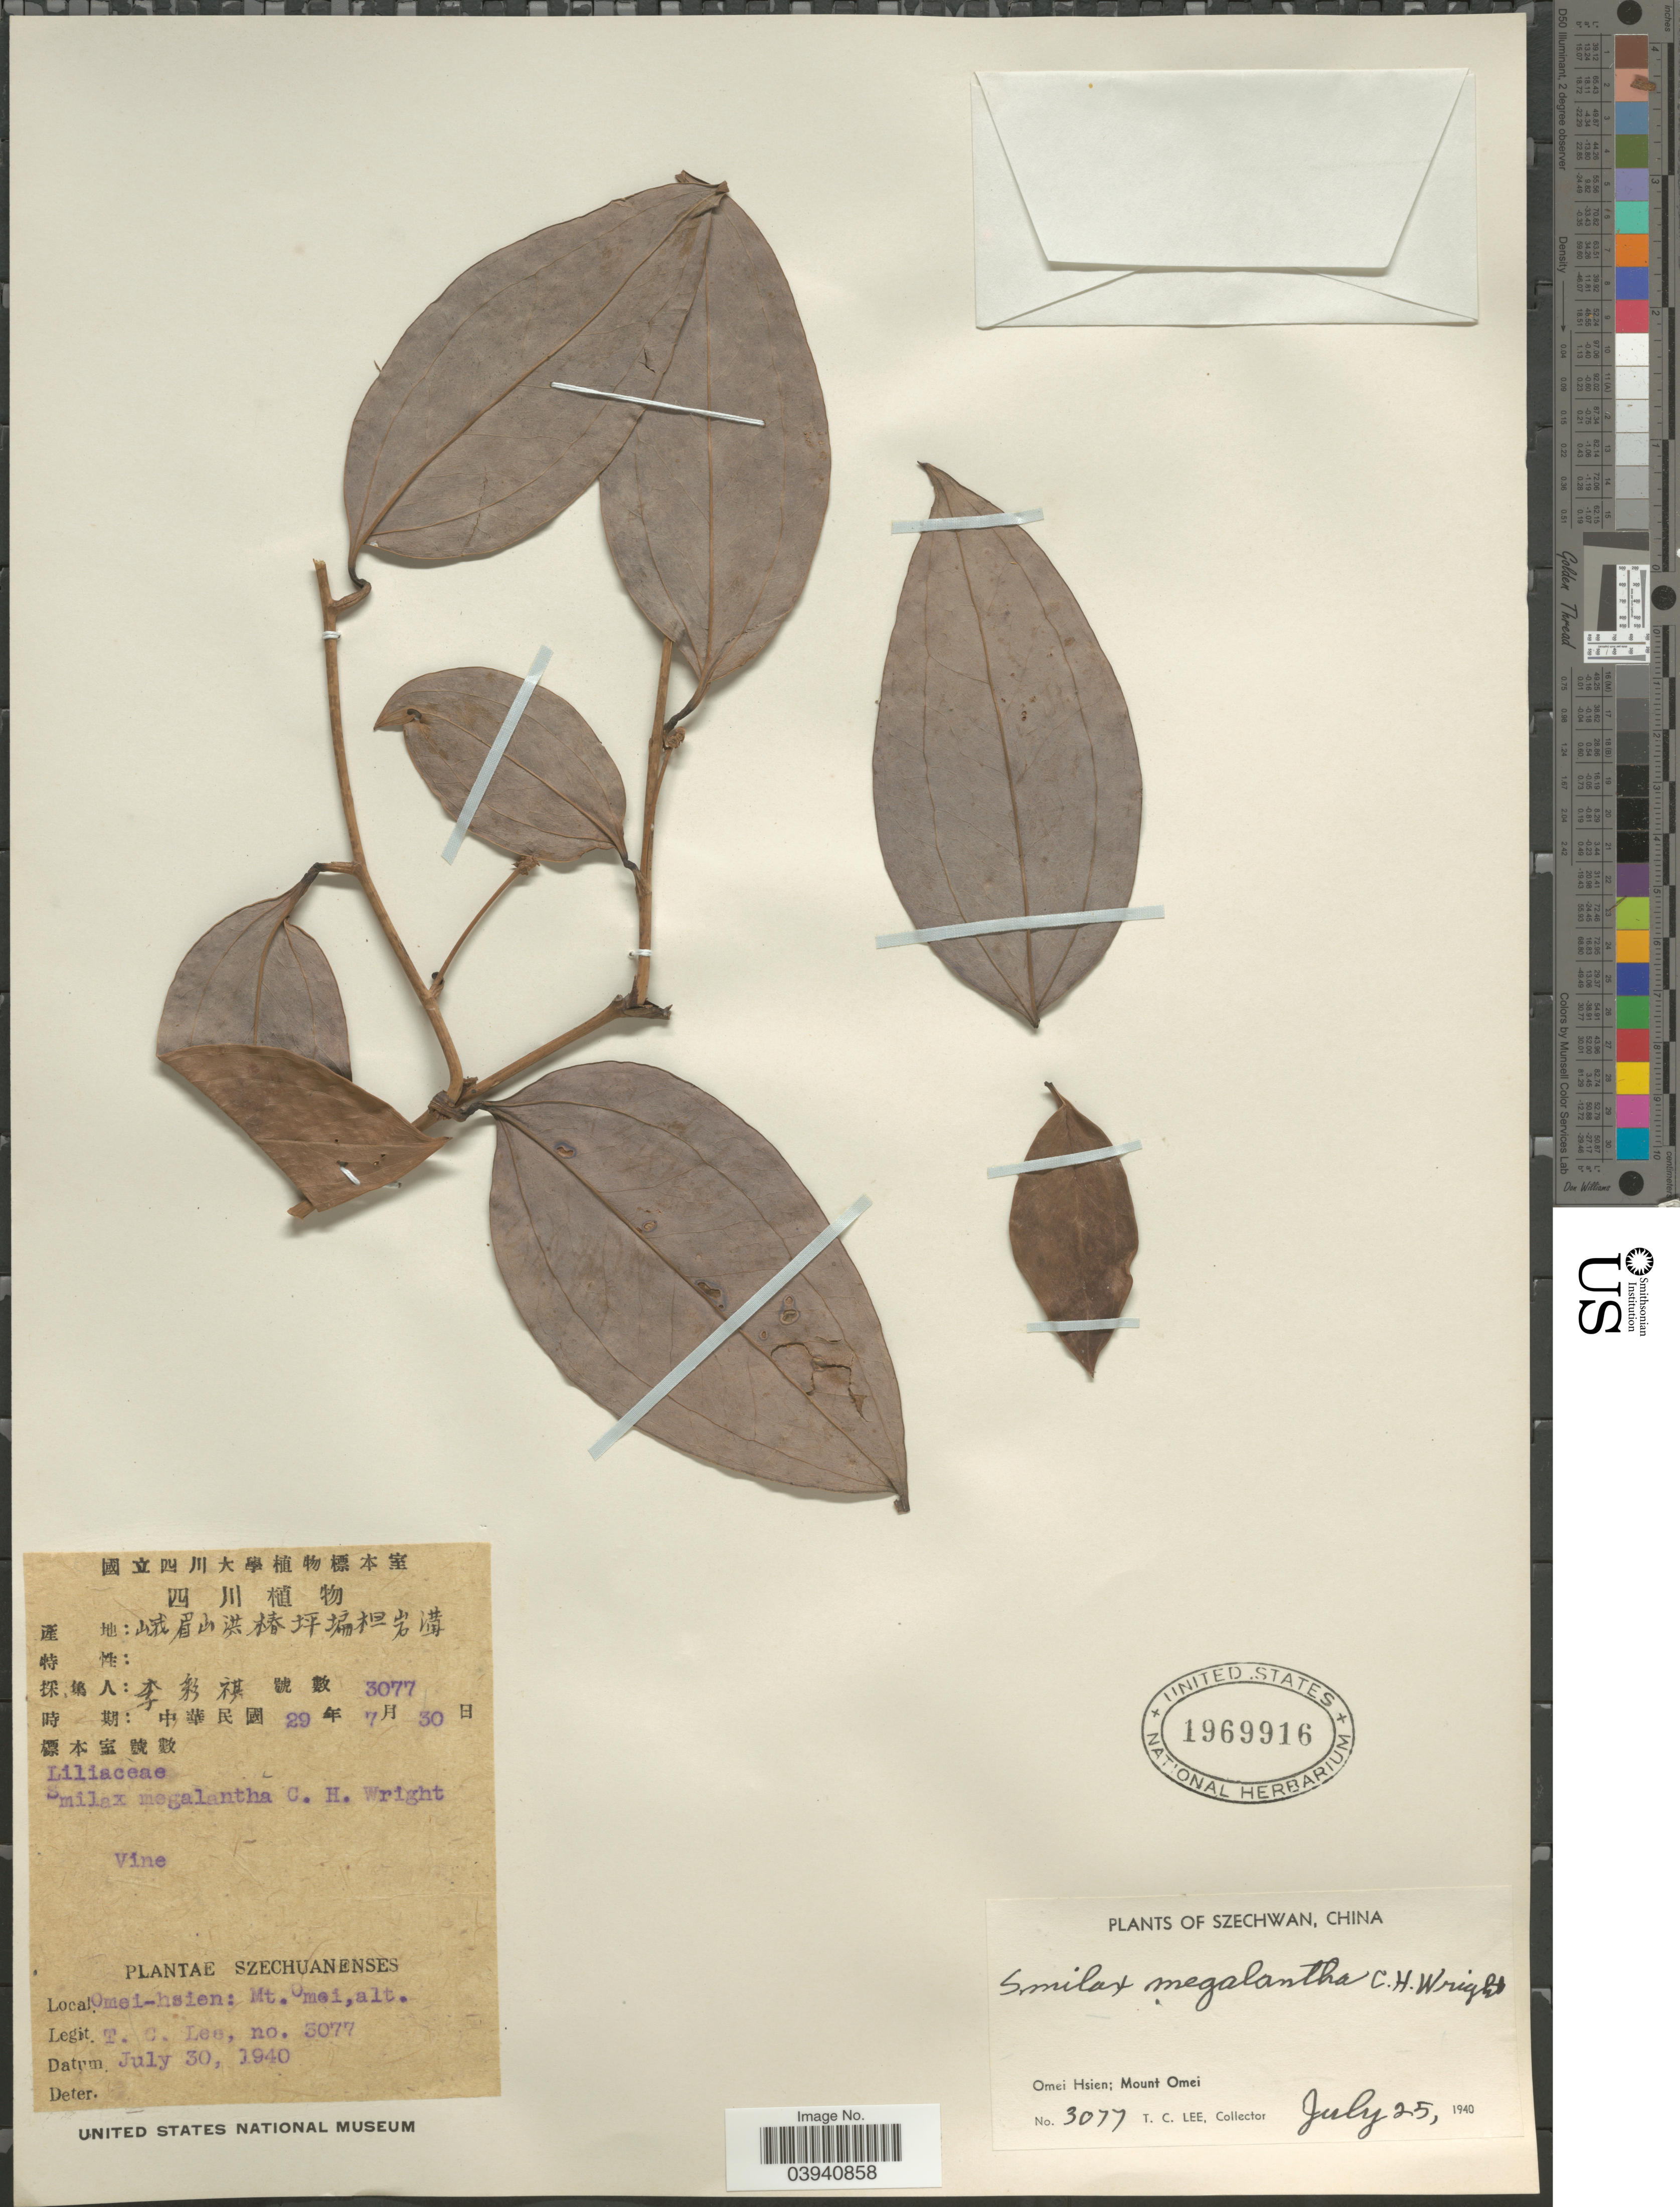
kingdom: Plantae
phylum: Tracheophyta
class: Liliopsida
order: Liliales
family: Smilacaceae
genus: Smilax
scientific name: Smilax megalantha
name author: C.H. Wright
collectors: T. Lee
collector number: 3077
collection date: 1940-07-25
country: China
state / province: Sichuan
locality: Szechuanenses. Omei-hsien: Mt. Omei. Szechwan. Omei Hsien; Mount Omei.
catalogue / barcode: US 1969916